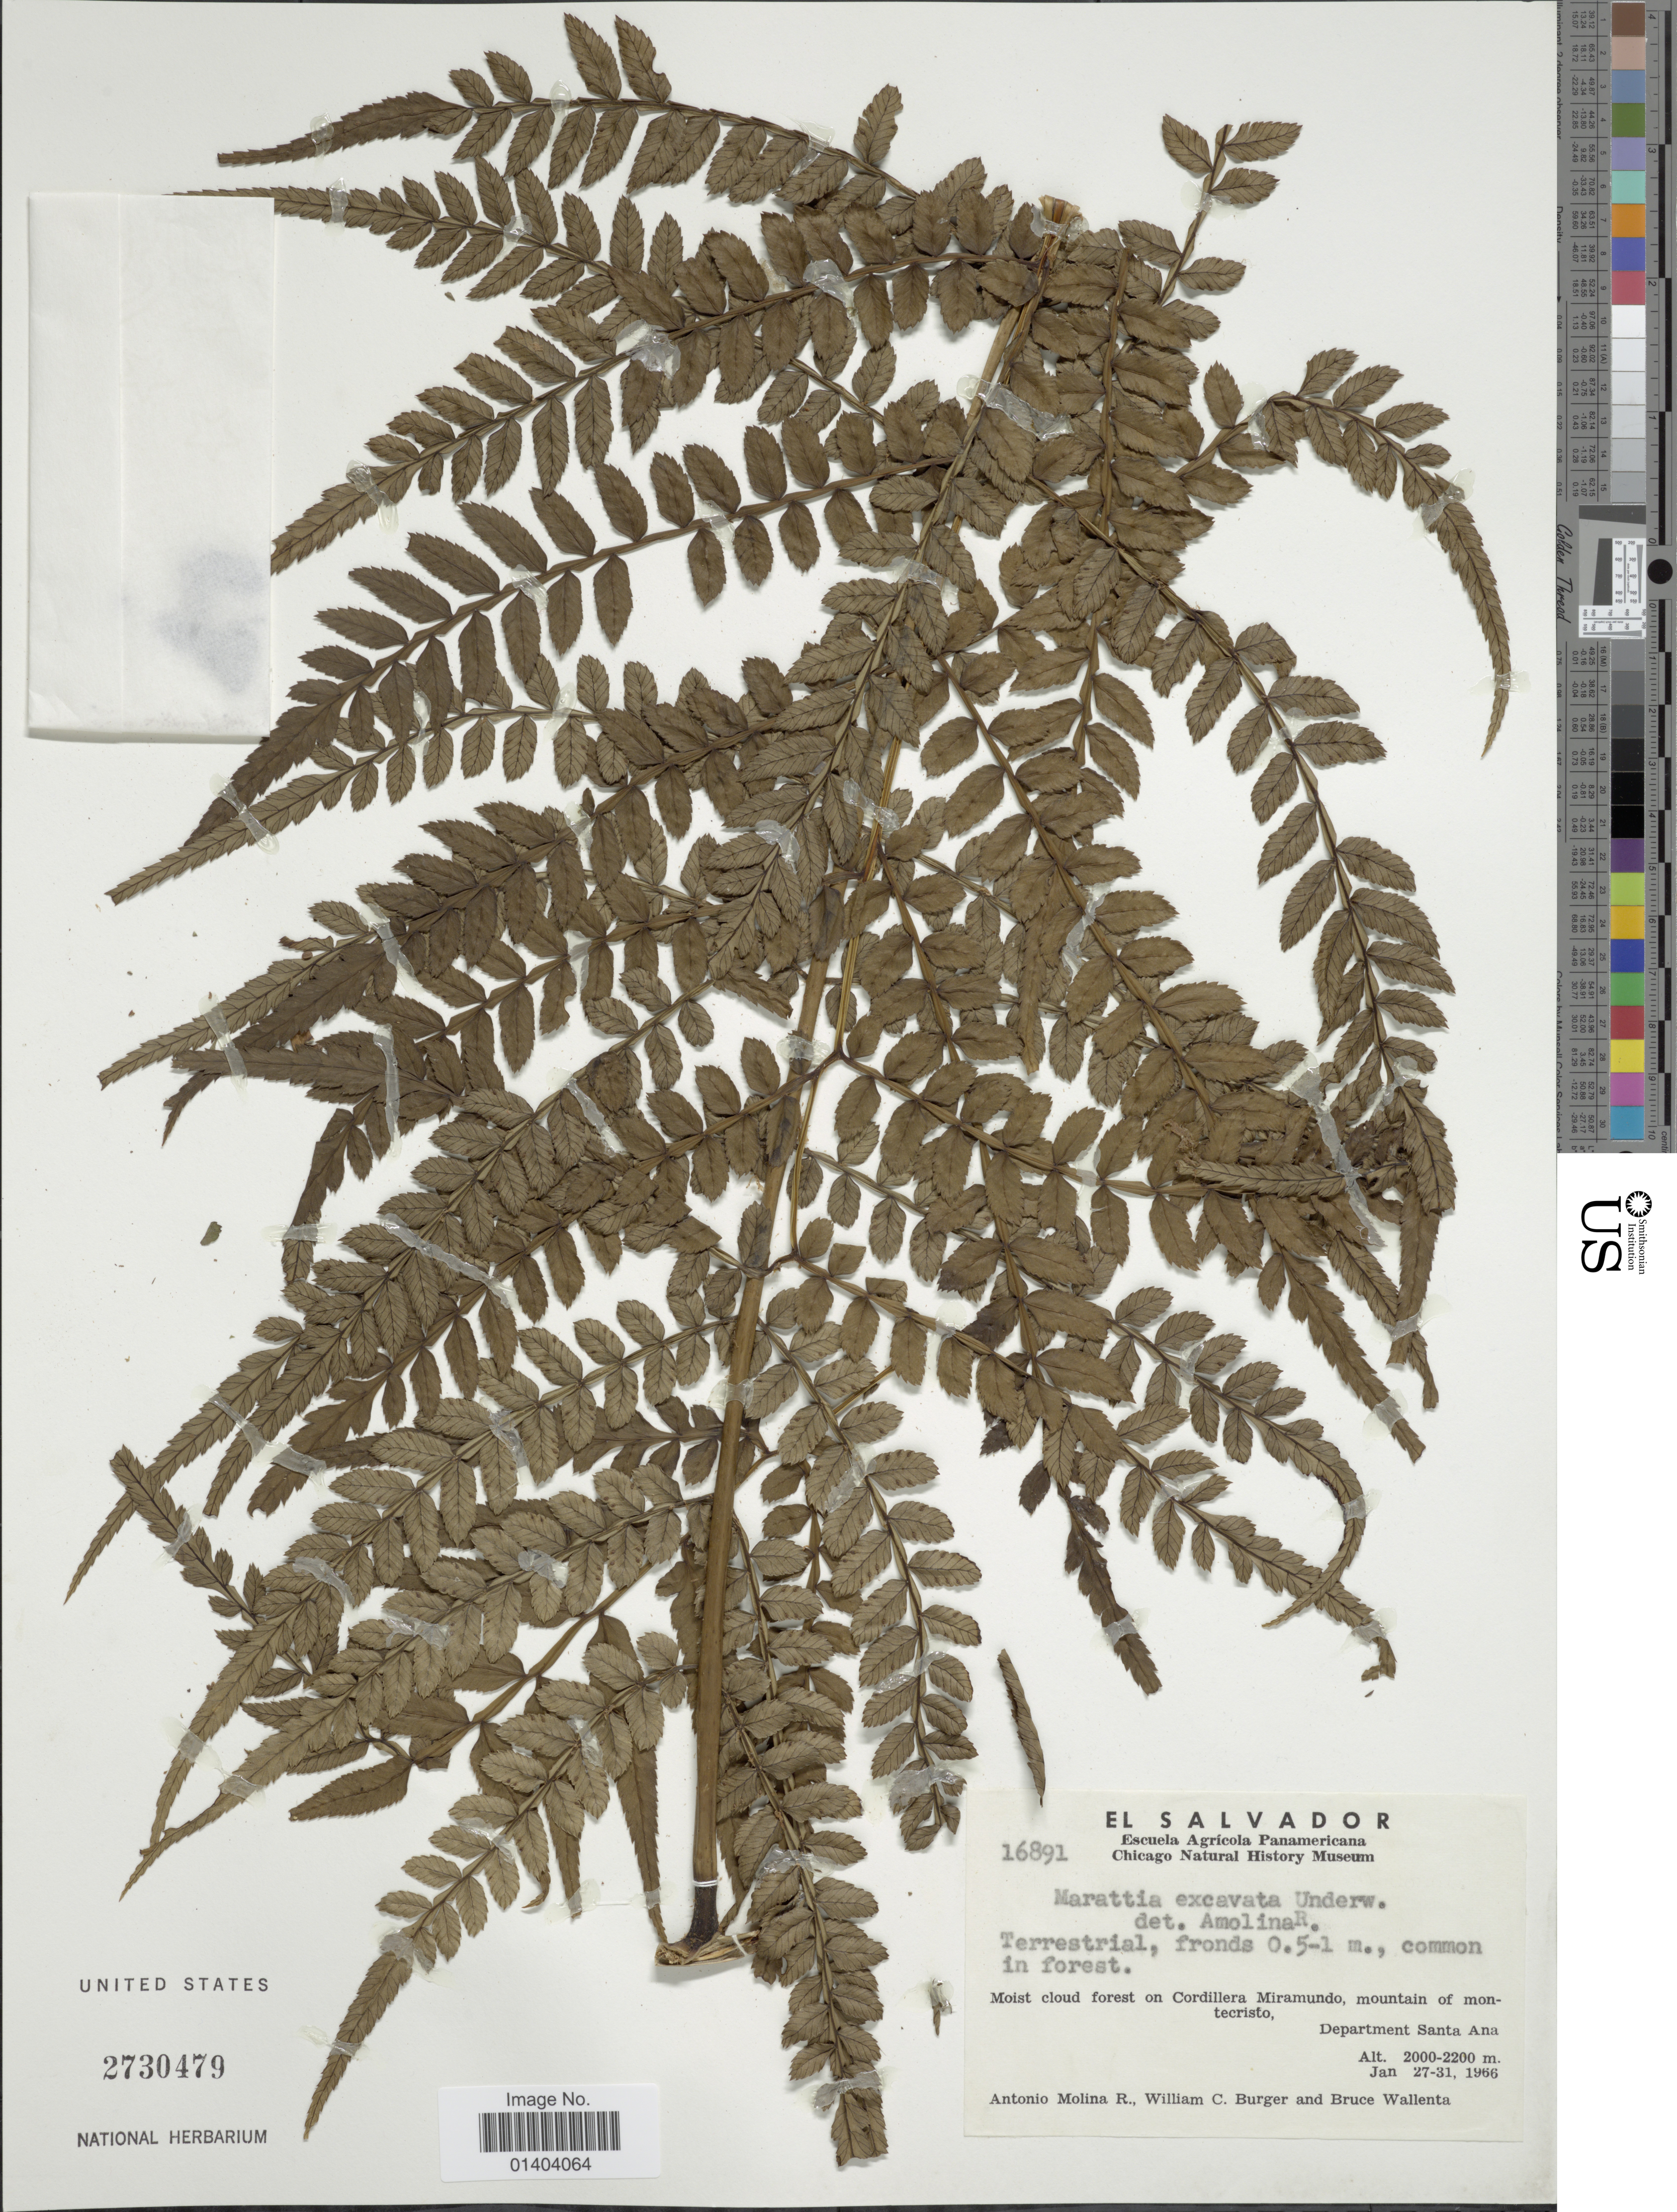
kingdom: Plantae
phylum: Tracheophyta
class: Polypodiopsida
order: Marattiales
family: Marattiaceae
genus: Marattia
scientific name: Marattia excavata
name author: Underw.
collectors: A. Molina R., W. Burger & B. Wallenta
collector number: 16891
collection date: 1966-01-27/1966-01-31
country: El Salvador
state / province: Santa Ana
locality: Moist cloud forest on Cordillera Miramundo, mountain of montecristo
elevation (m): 2000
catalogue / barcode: US 2730479